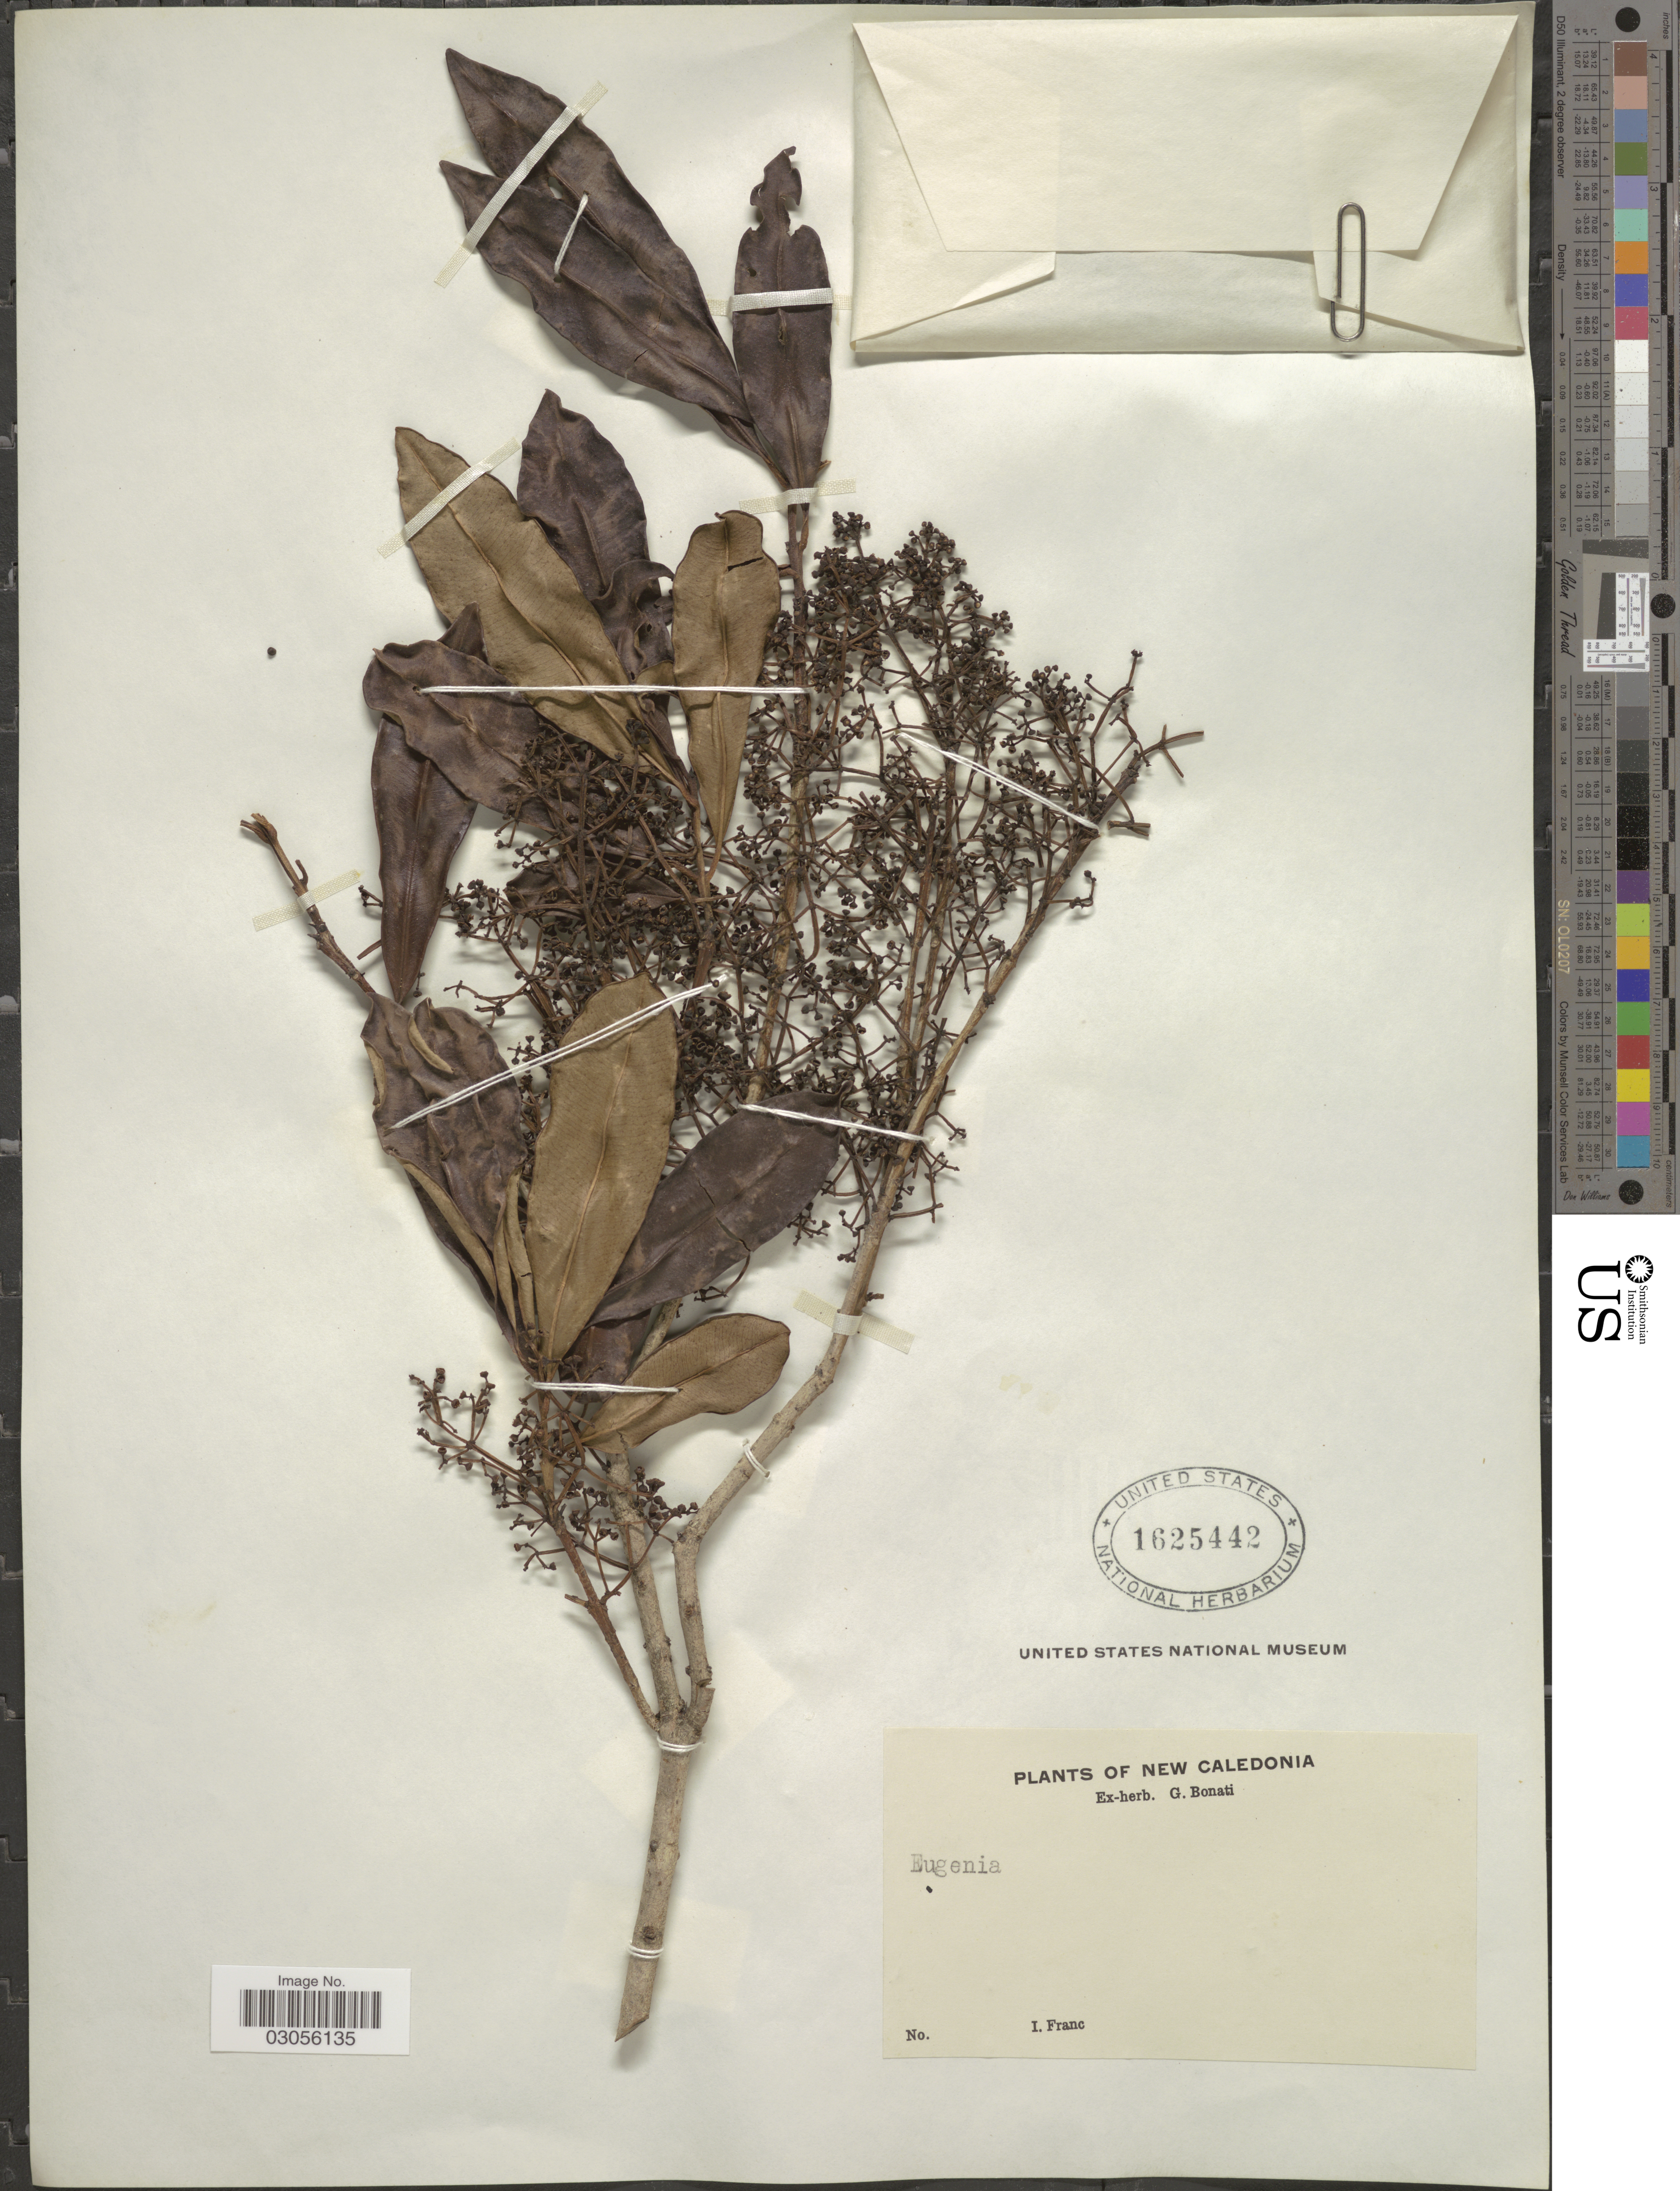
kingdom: Plantae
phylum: Tracheophyta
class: Magnoliopsida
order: Myrtales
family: Myrtaceae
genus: Syzygium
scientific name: Syzygium sp.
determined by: Strong, M. T., (US), Smithsonian Institution - National Museum of Natural History (UNITED STATES)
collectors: I. Franc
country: New Caledonia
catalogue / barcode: US 1625442